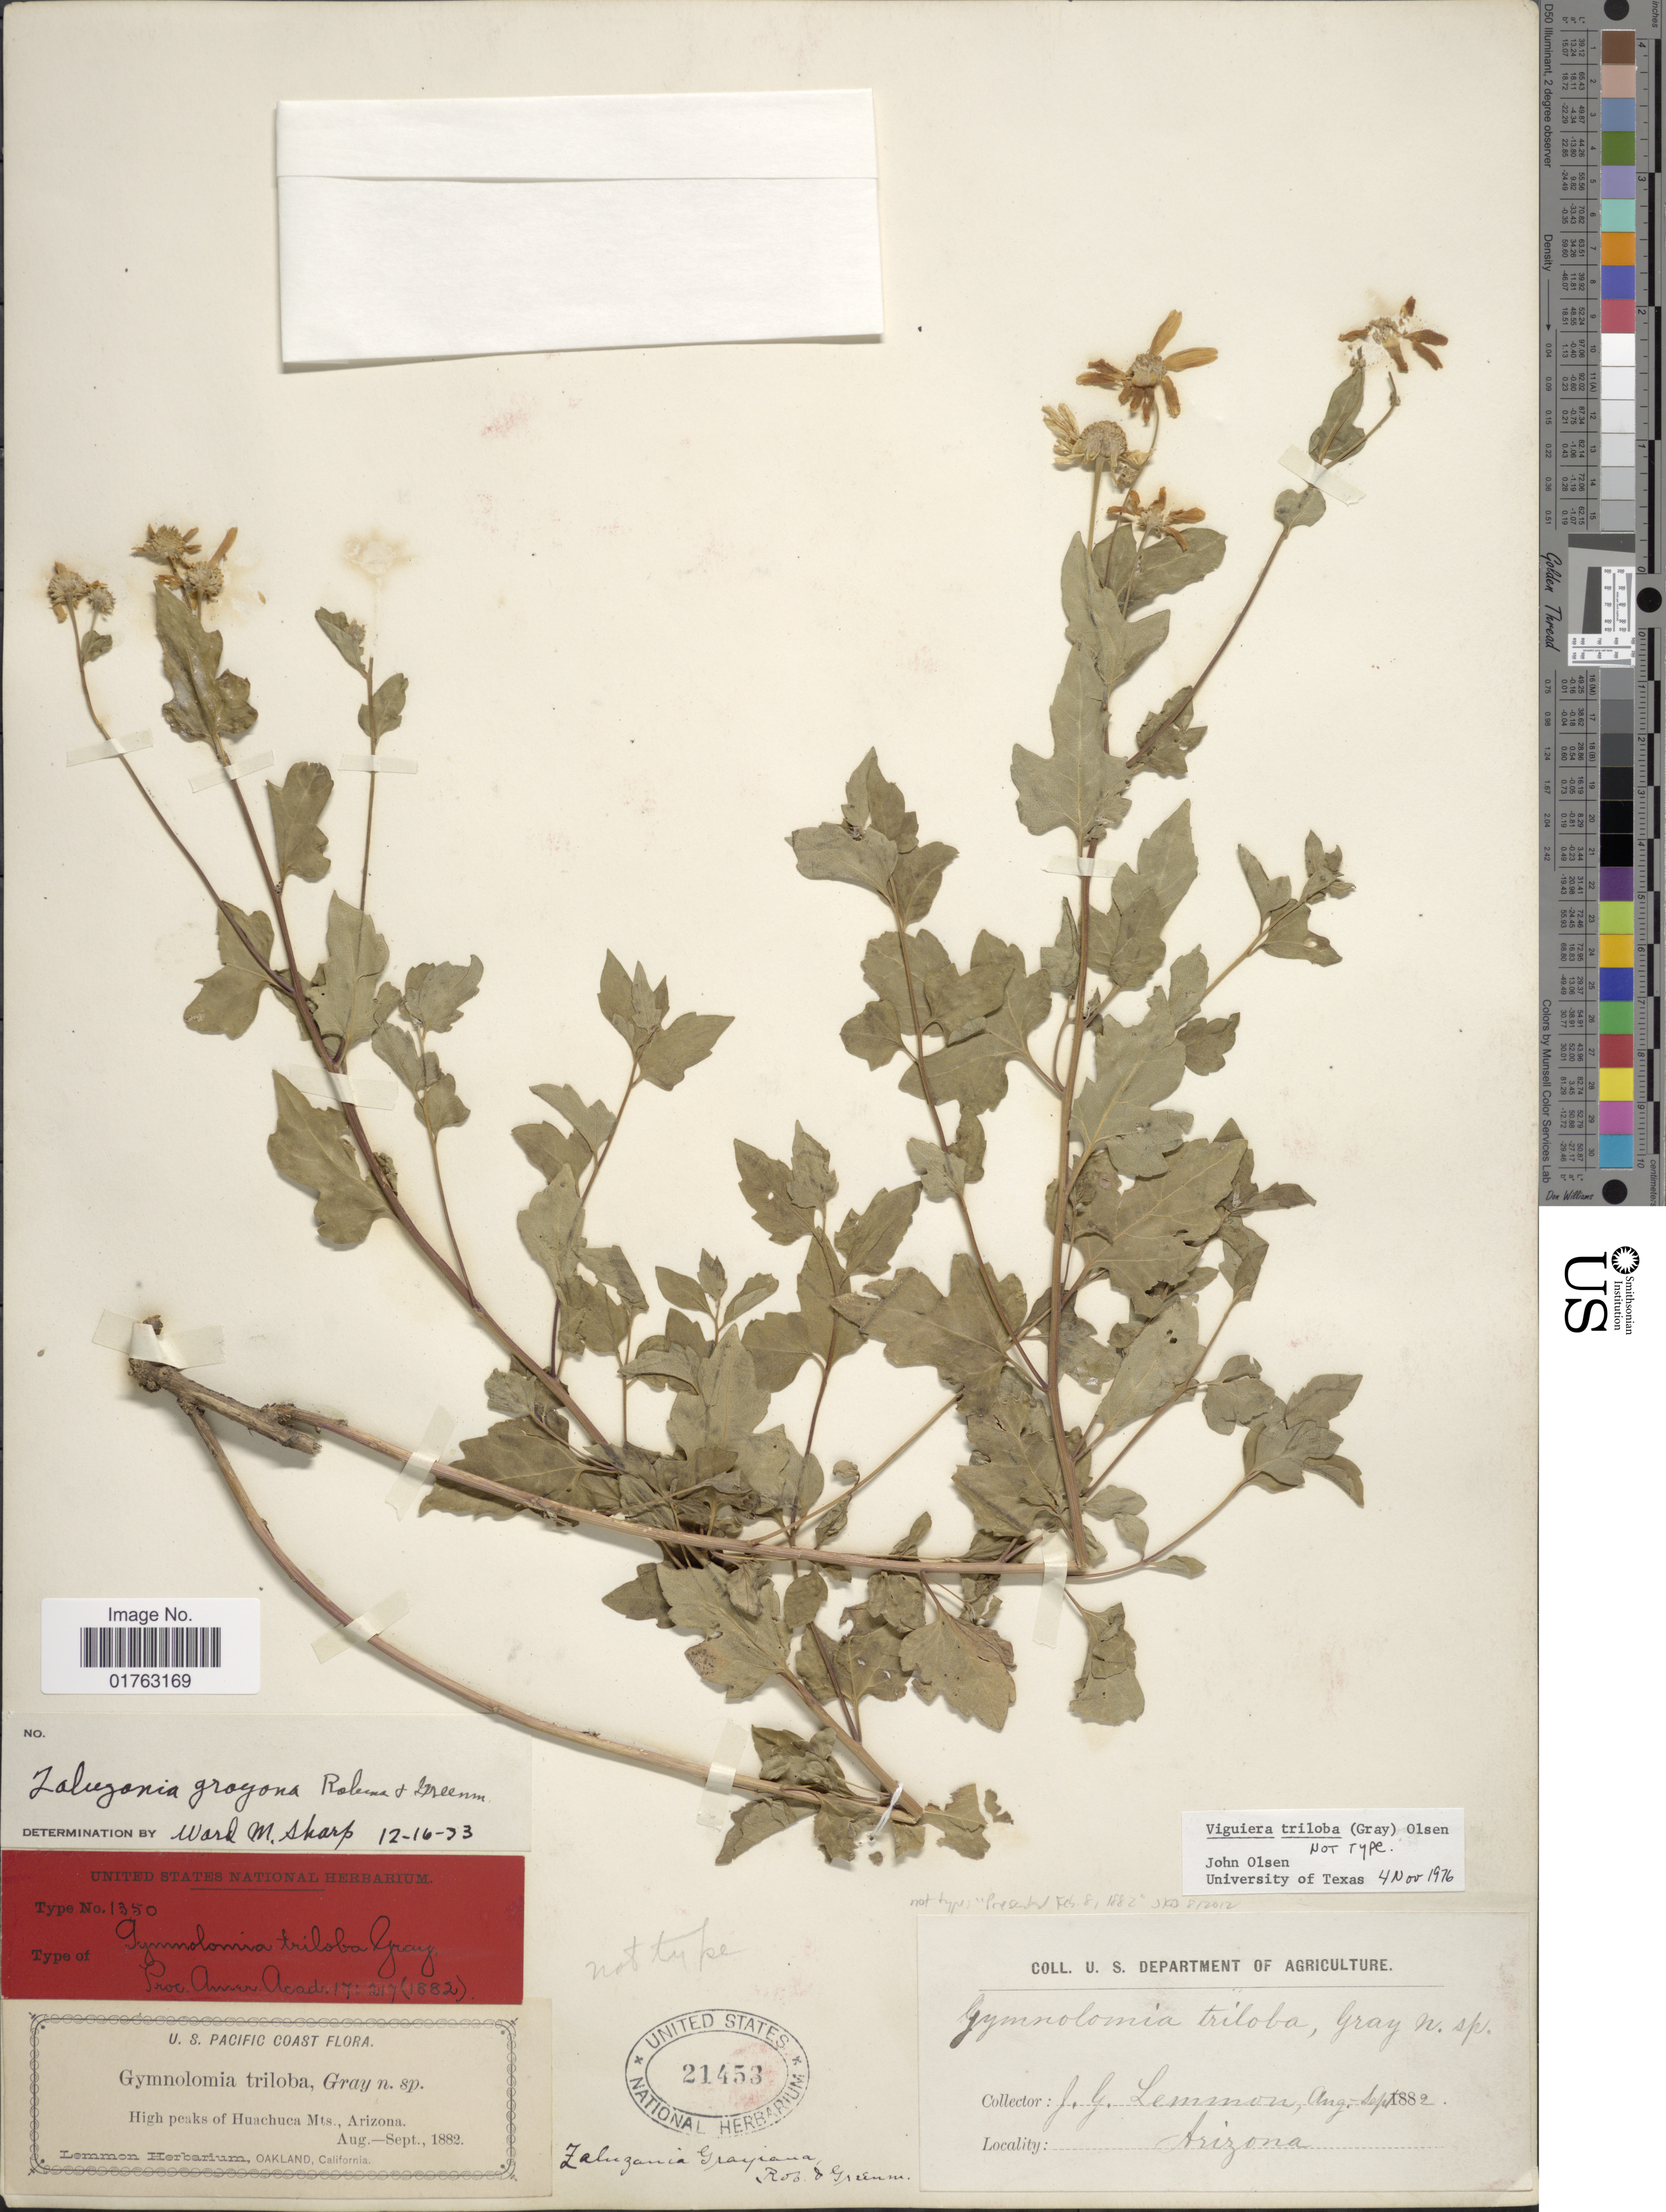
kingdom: Plantae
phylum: Tracheophyta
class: Magnoliopsida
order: Asterales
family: Asteraceae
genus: Zaluzania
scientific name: Zaluzania grayana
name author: B.L. Rob. & Greenm.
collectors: J. Lemmon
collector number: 1350?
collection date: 1882-08/1882-09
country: United States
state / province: Arizona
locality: High peaks, of Huachuca Mts.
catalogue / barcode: US 21453